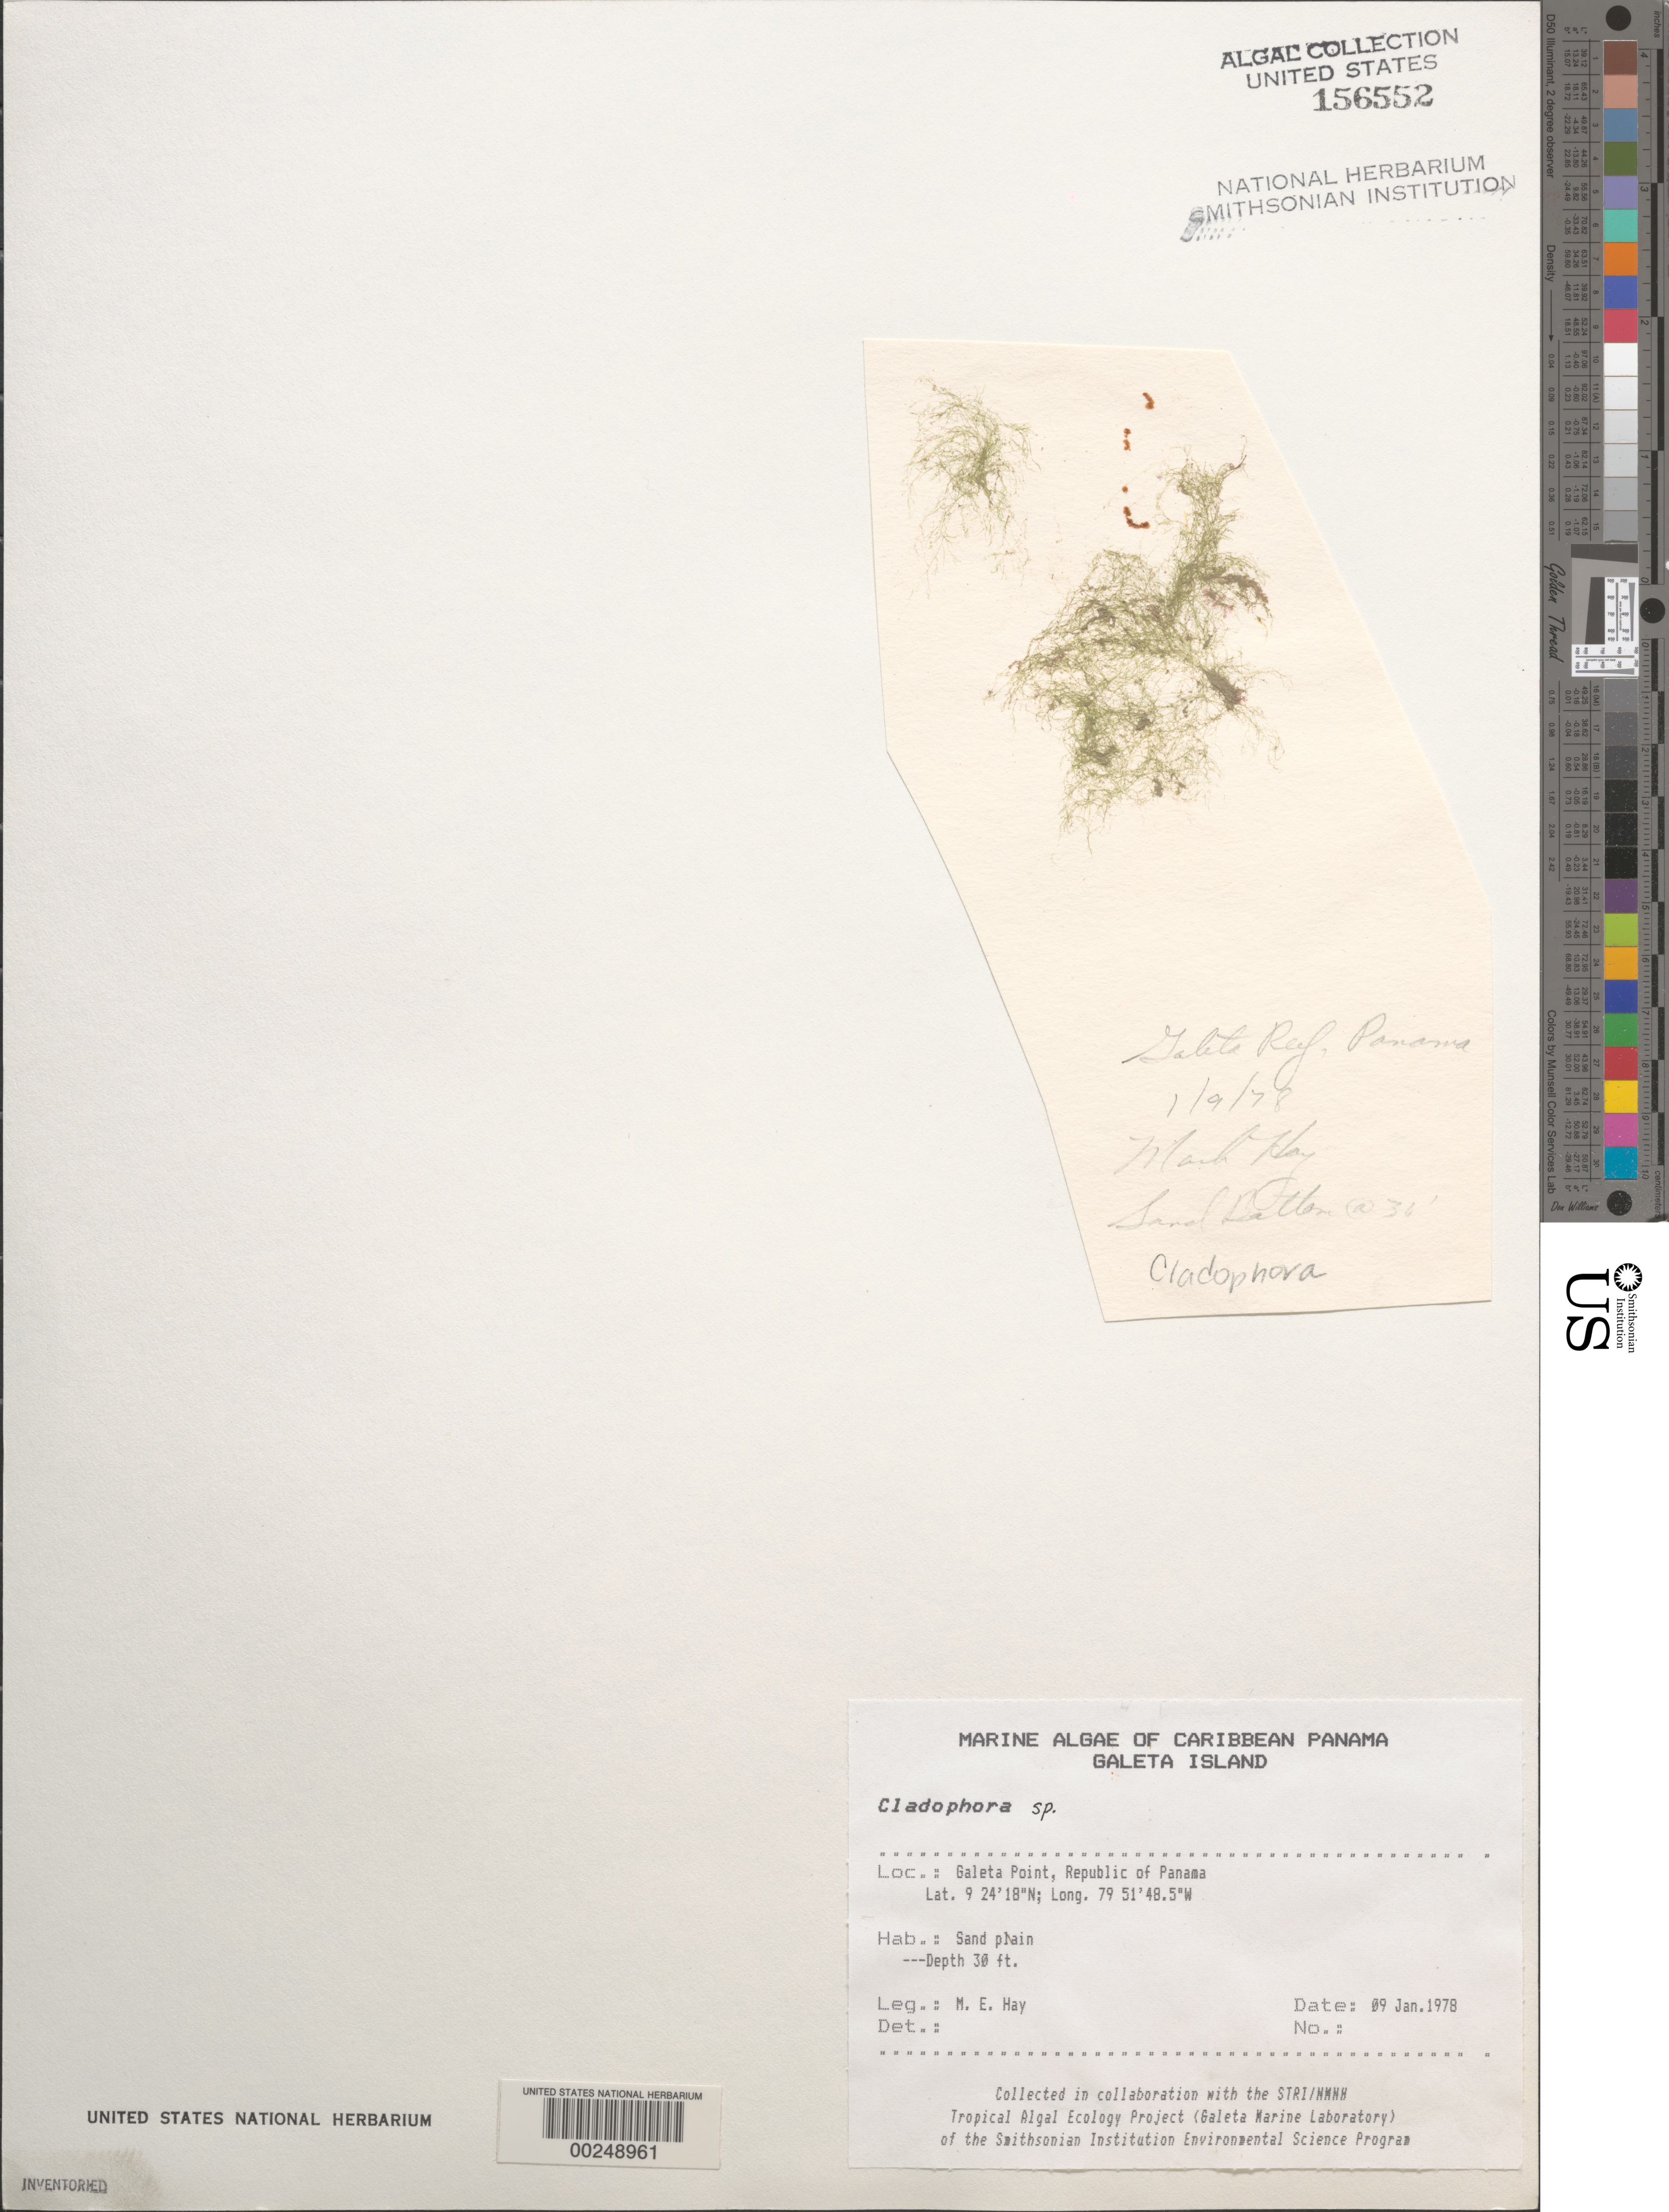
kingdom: Plantae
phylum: Chlorophyta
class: Ulvophyceae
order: Cladophorales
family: Cladophoraceae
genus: Cladophora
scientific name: Cladophora sp.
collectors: M. E. Hay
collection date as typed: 09 Jan 1978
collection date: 1978-01-09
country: Panama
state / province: Colón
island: Galeta Island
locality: Galeta Point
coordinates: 9 24' 18" N, 79 51' 48.5" W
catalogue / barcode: US 156552